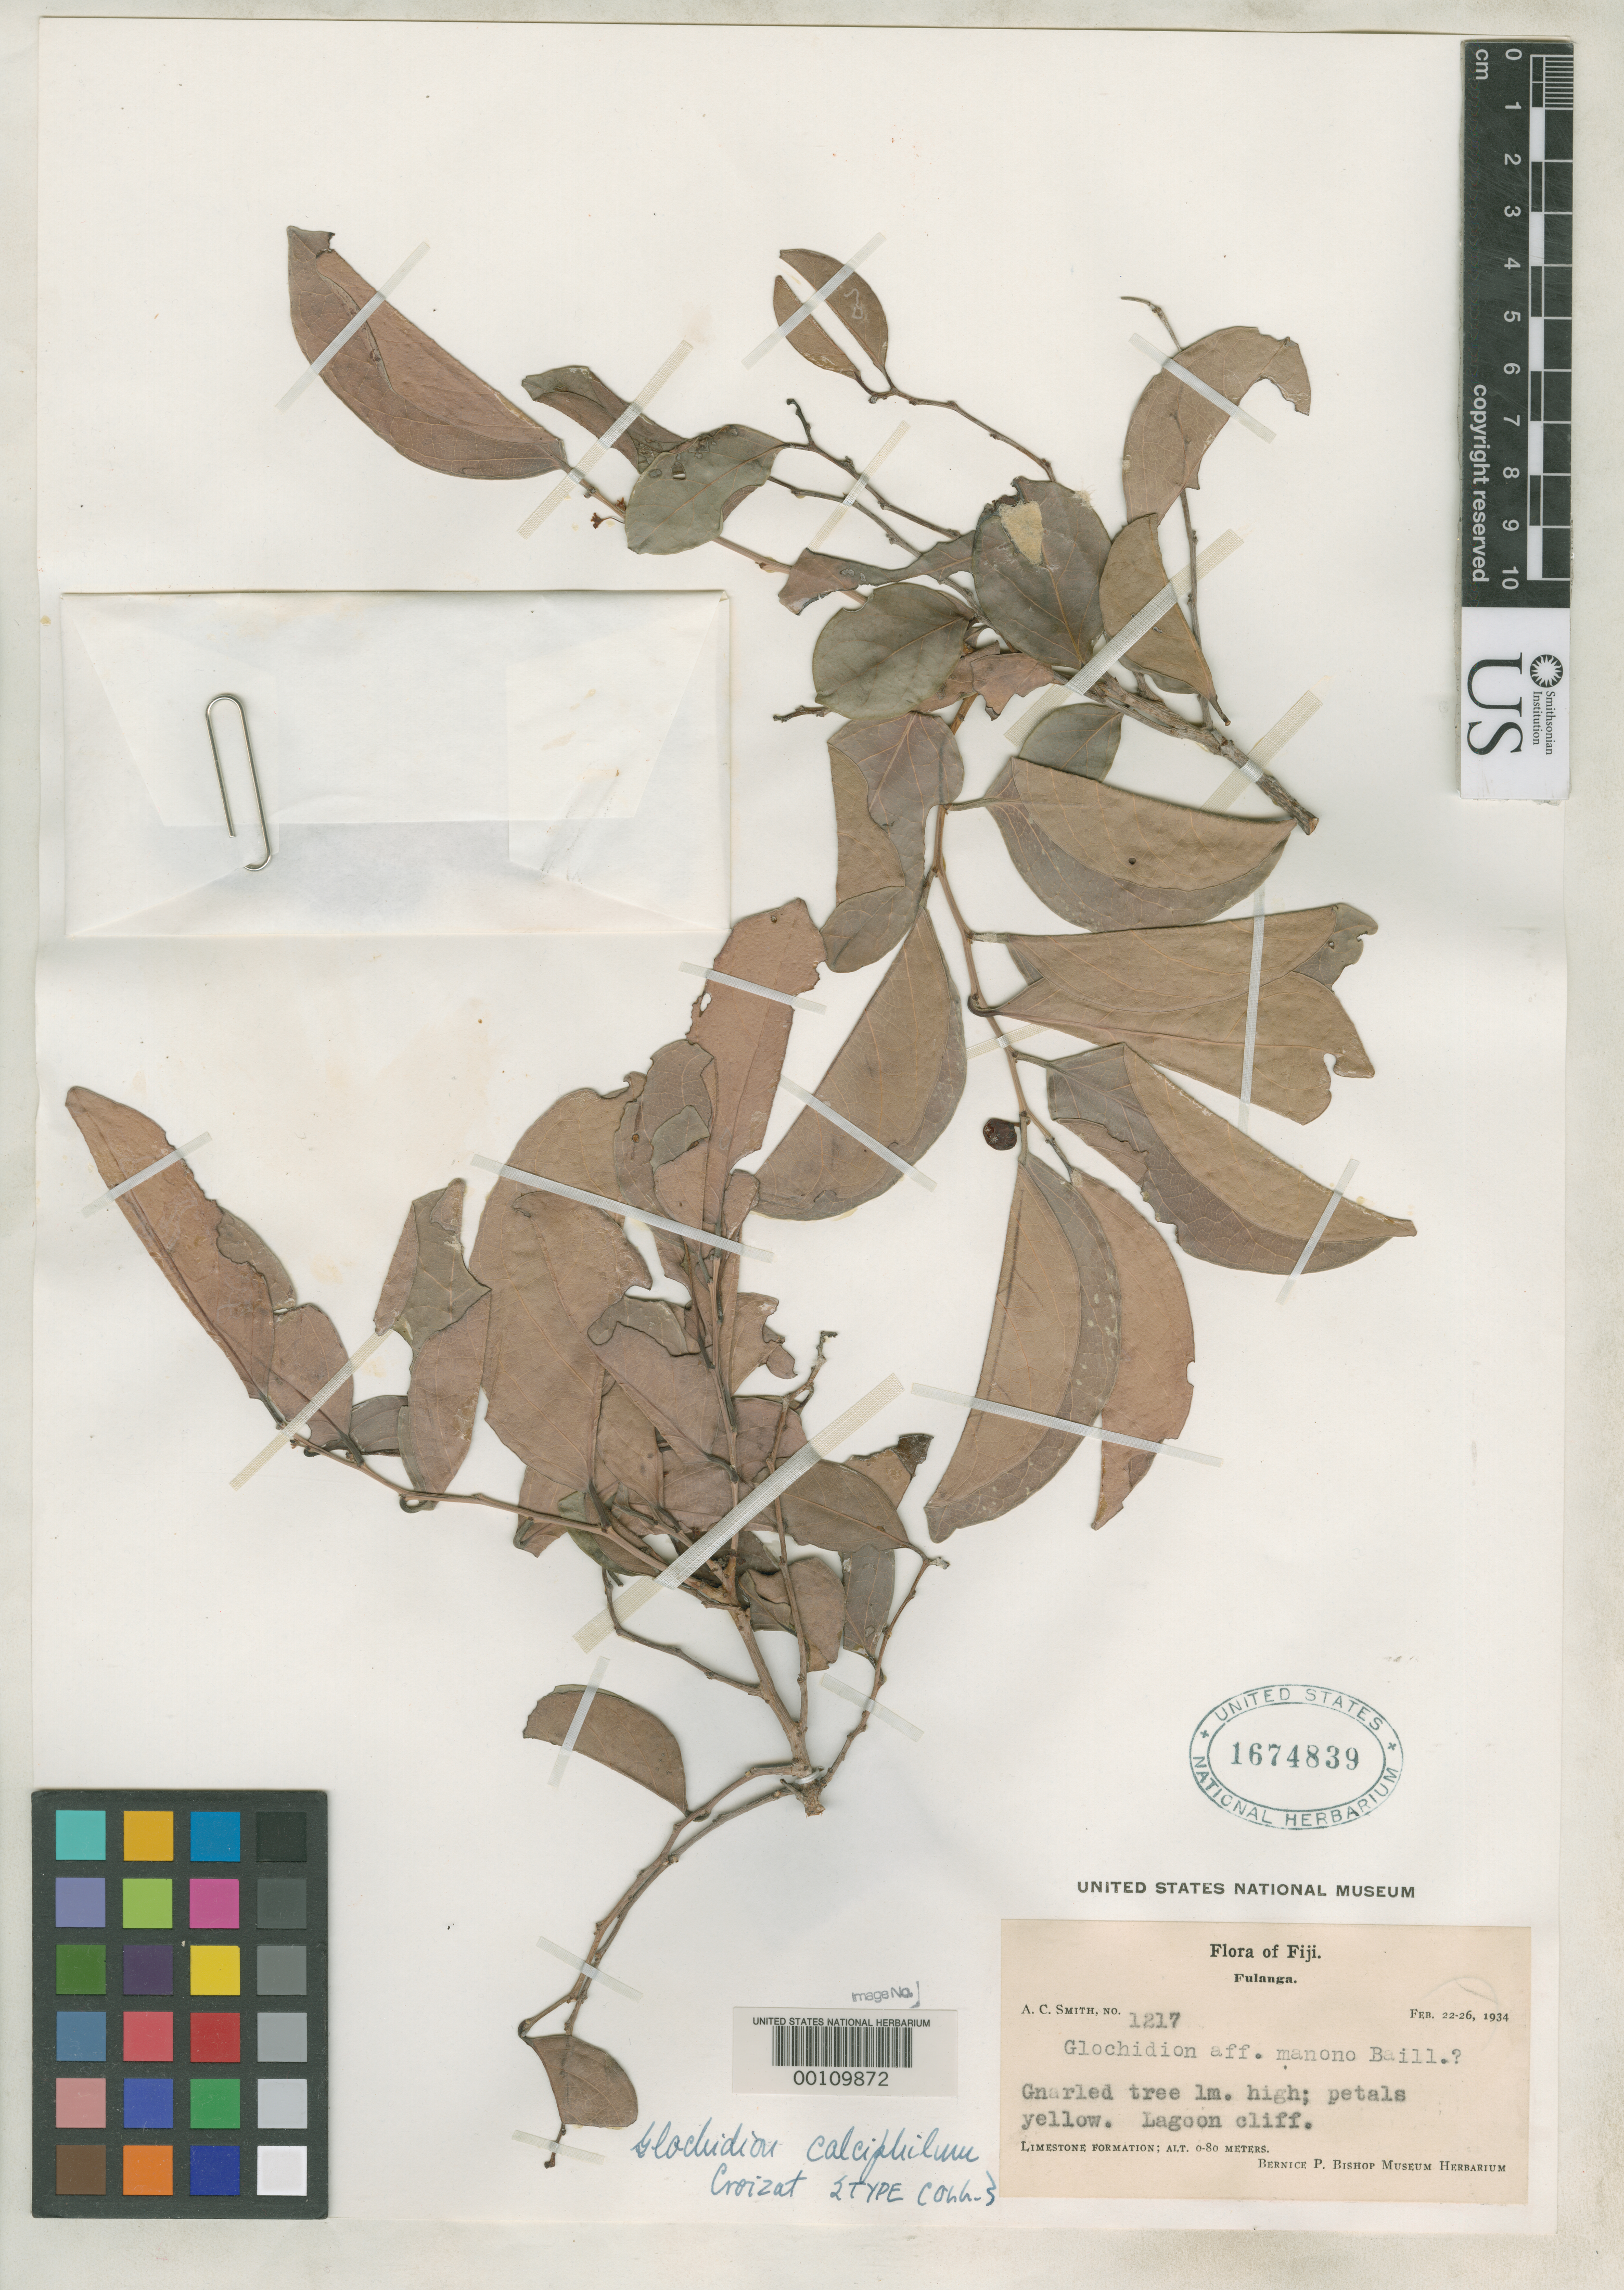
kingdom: Plantae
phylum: Tracheophyta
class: Magnoliopsida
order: Malpighiales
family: Phyllanthaceae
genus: Glochidion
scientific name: Glochidion calciphilum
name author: Croizat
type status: Isotype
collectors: A. C. Smith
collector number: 1217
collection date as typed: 22 Feb 1934 to 26 Feb 1934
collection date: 1934-02-22/1934-02-26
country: Fiji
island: Fulaga [Fulanga]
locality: Fulanga.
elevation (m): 0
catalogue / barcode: US 1674839